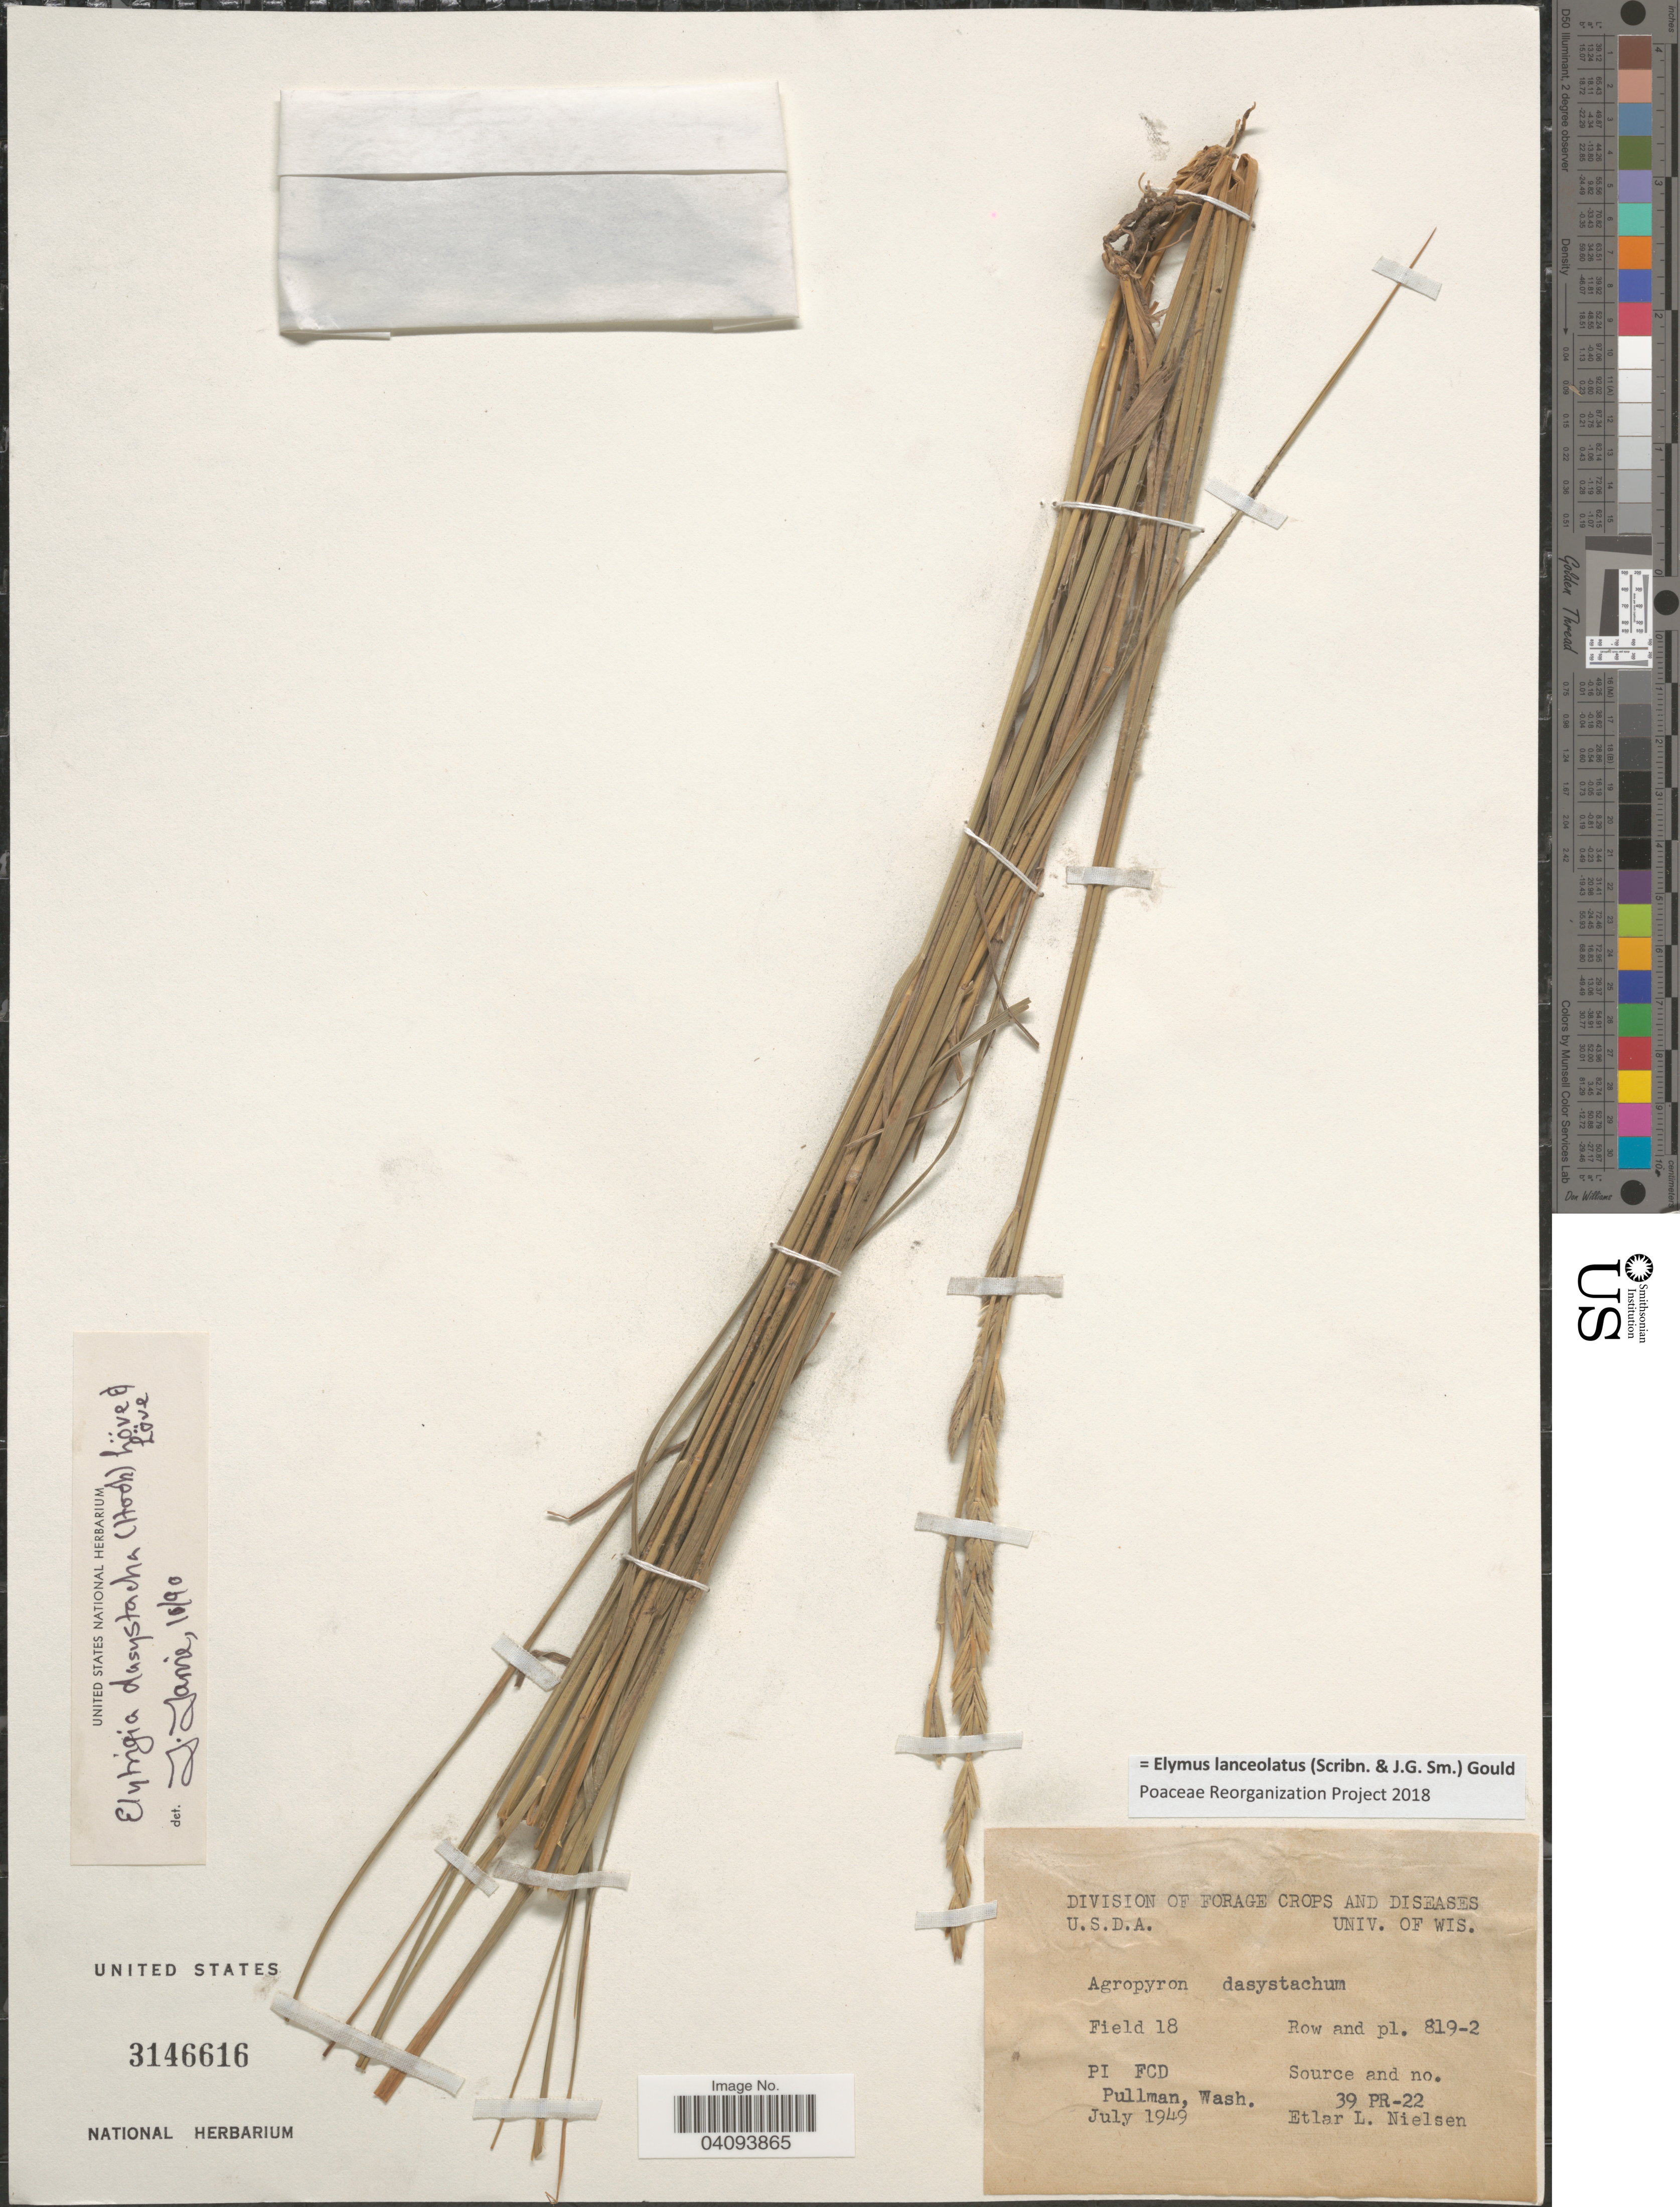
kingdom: Plantae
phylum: Tracheophyta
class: Liliopsida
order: Poales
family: Poaceae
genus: Elymus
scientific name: Elymus lanceolatus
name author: (Scribn. & J.G. Sm.) Gould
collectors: E. L. Nielsen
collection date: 1949-07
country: United States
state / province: Washington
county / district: Whitman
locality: Field 18 Row and pl. 819-2. PI FCD Pullman.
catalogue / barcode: US 3146616